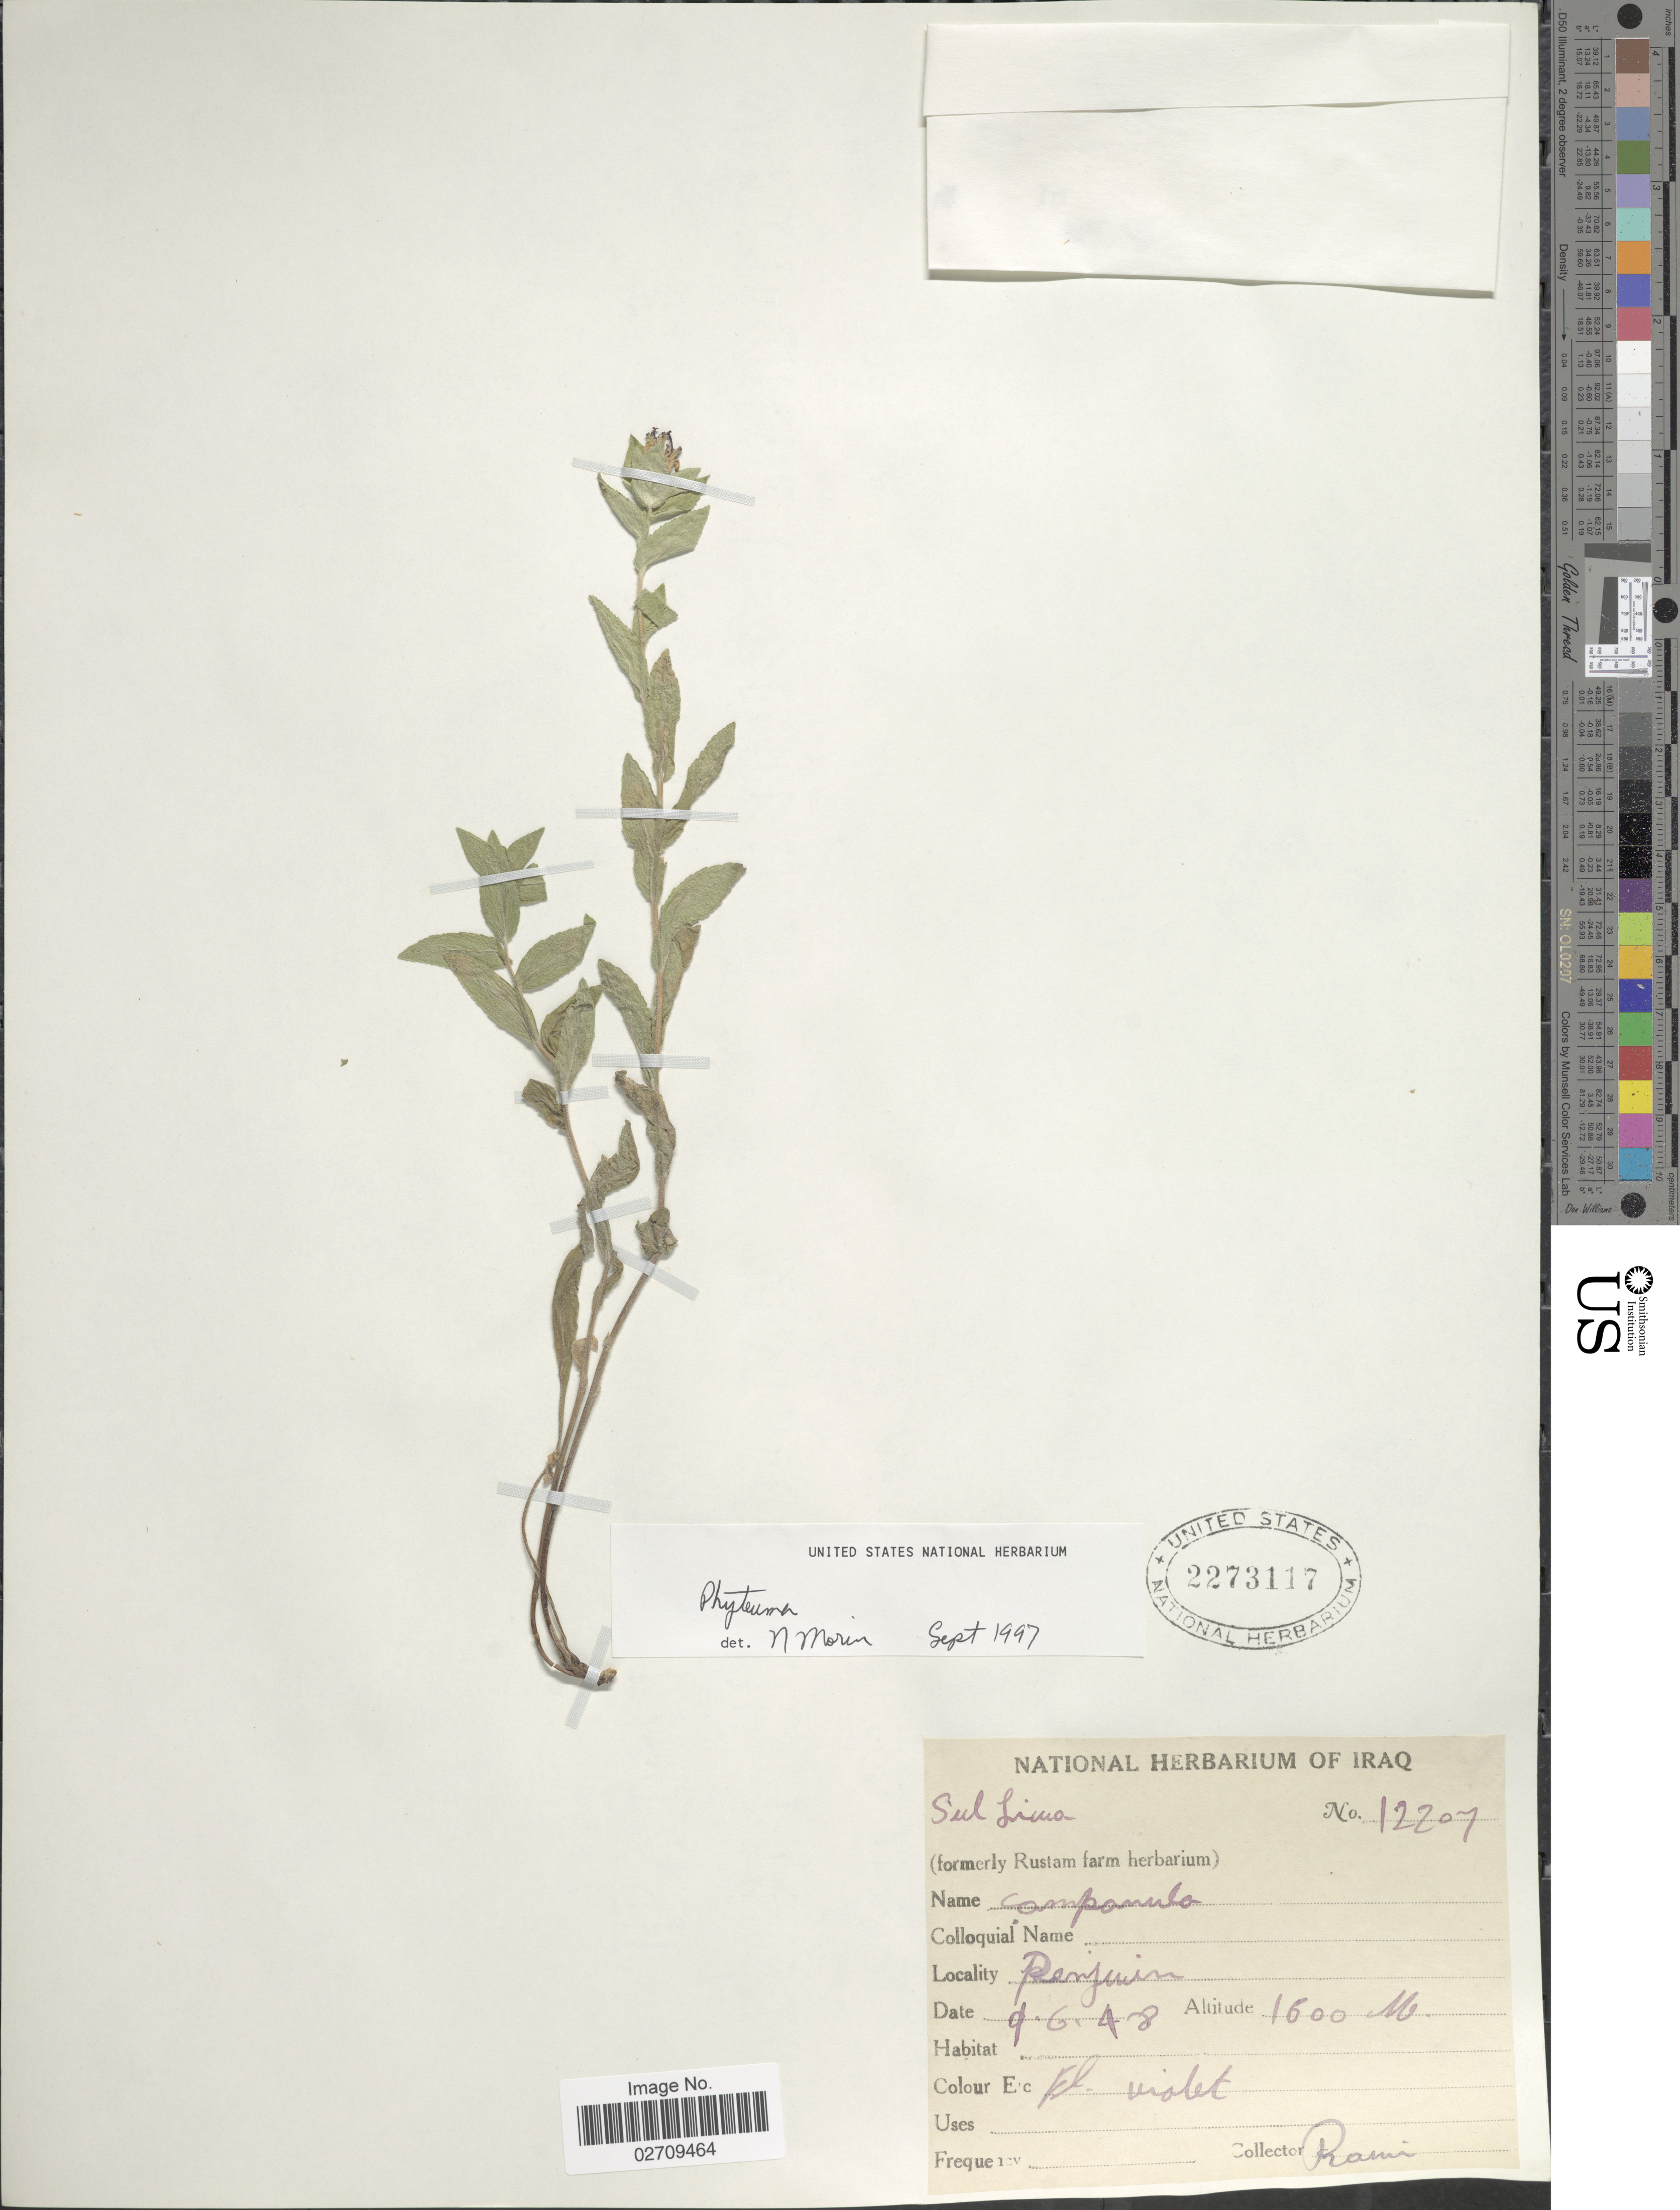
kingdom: Plantae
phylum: Tracheophyta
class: Magnoliopsida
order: Asterales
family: Campanulaceae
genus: Phyteuma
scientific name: Phyteuma sp.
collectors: -. Rawi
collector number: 12207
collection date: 1948-06-09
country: Iraq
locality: Penjwin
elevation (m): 1600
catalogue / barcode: US 2273117